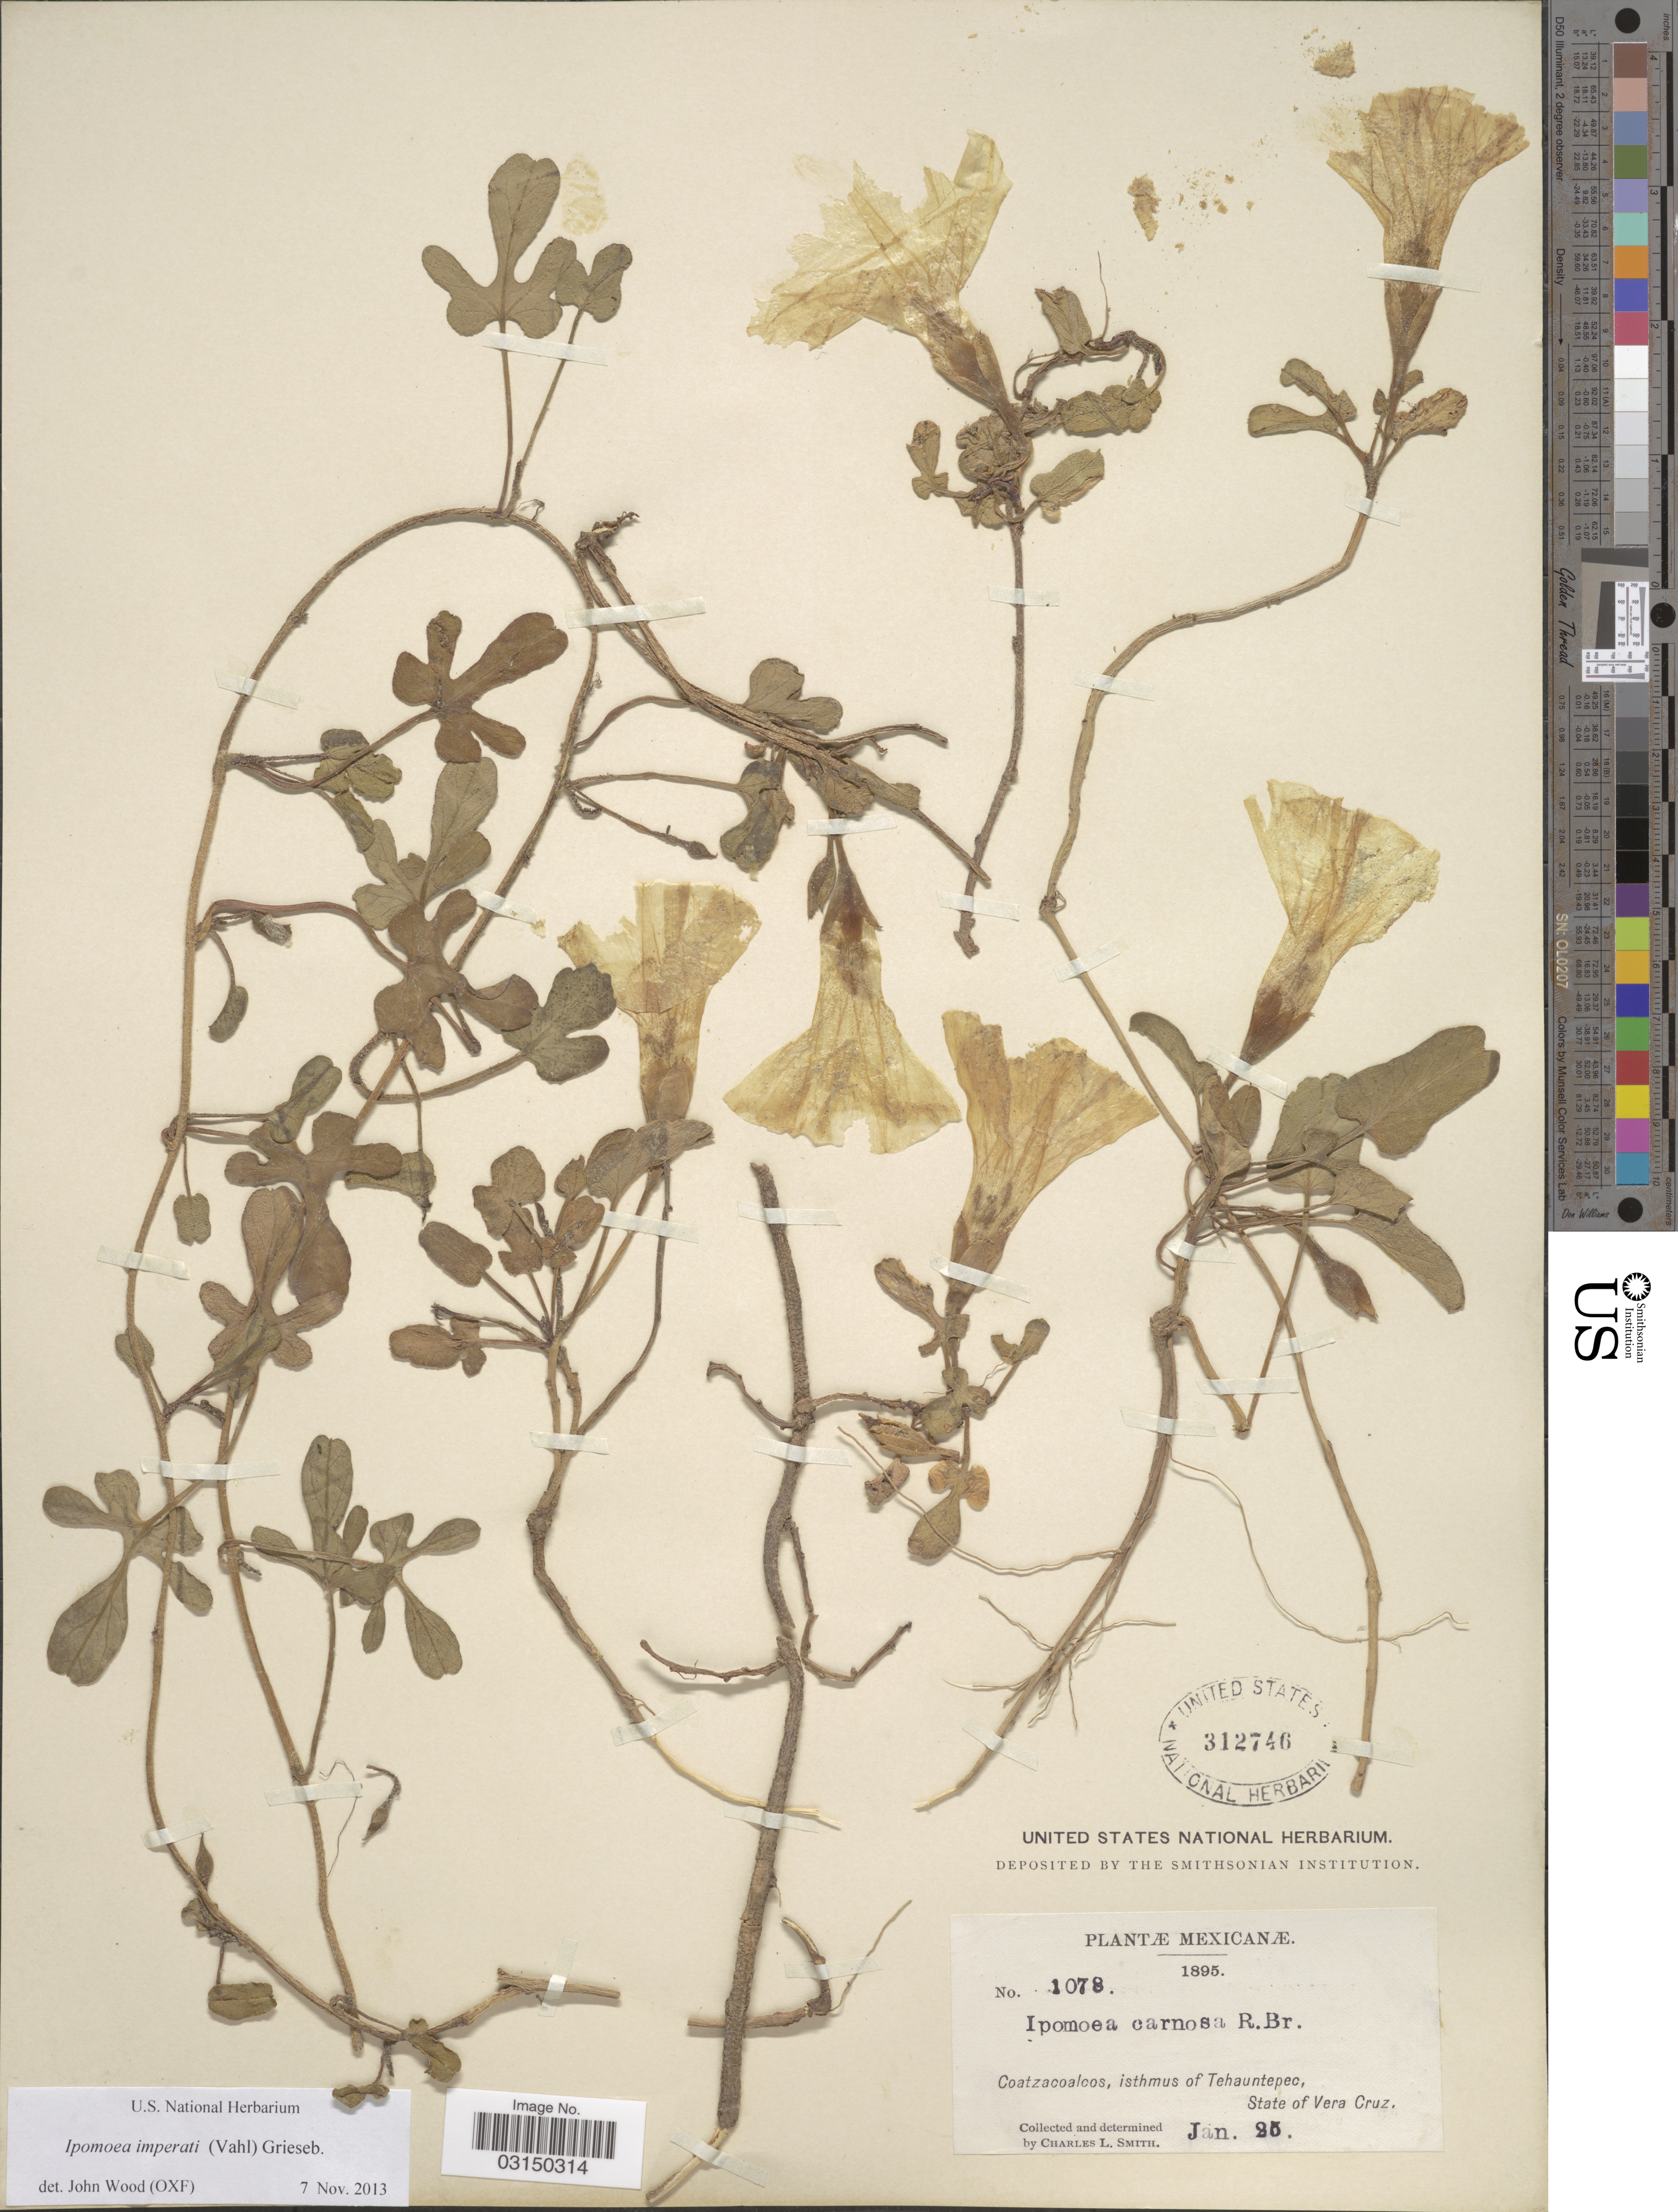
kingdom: Plantae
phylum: Tracheophyta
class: Magnoliopsida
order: Solanales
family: Convolvulaceae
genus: Ipomoea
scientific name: Ipomoea imperati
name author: (Vahl) Griseb.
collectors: C. L. Smith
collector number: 1078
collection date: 1825-01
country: Mexico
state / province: Veracruz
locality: Coatzacoalcos, isthmus of Tehauntepec, State of Vera Cruz.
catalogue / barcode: US 312746